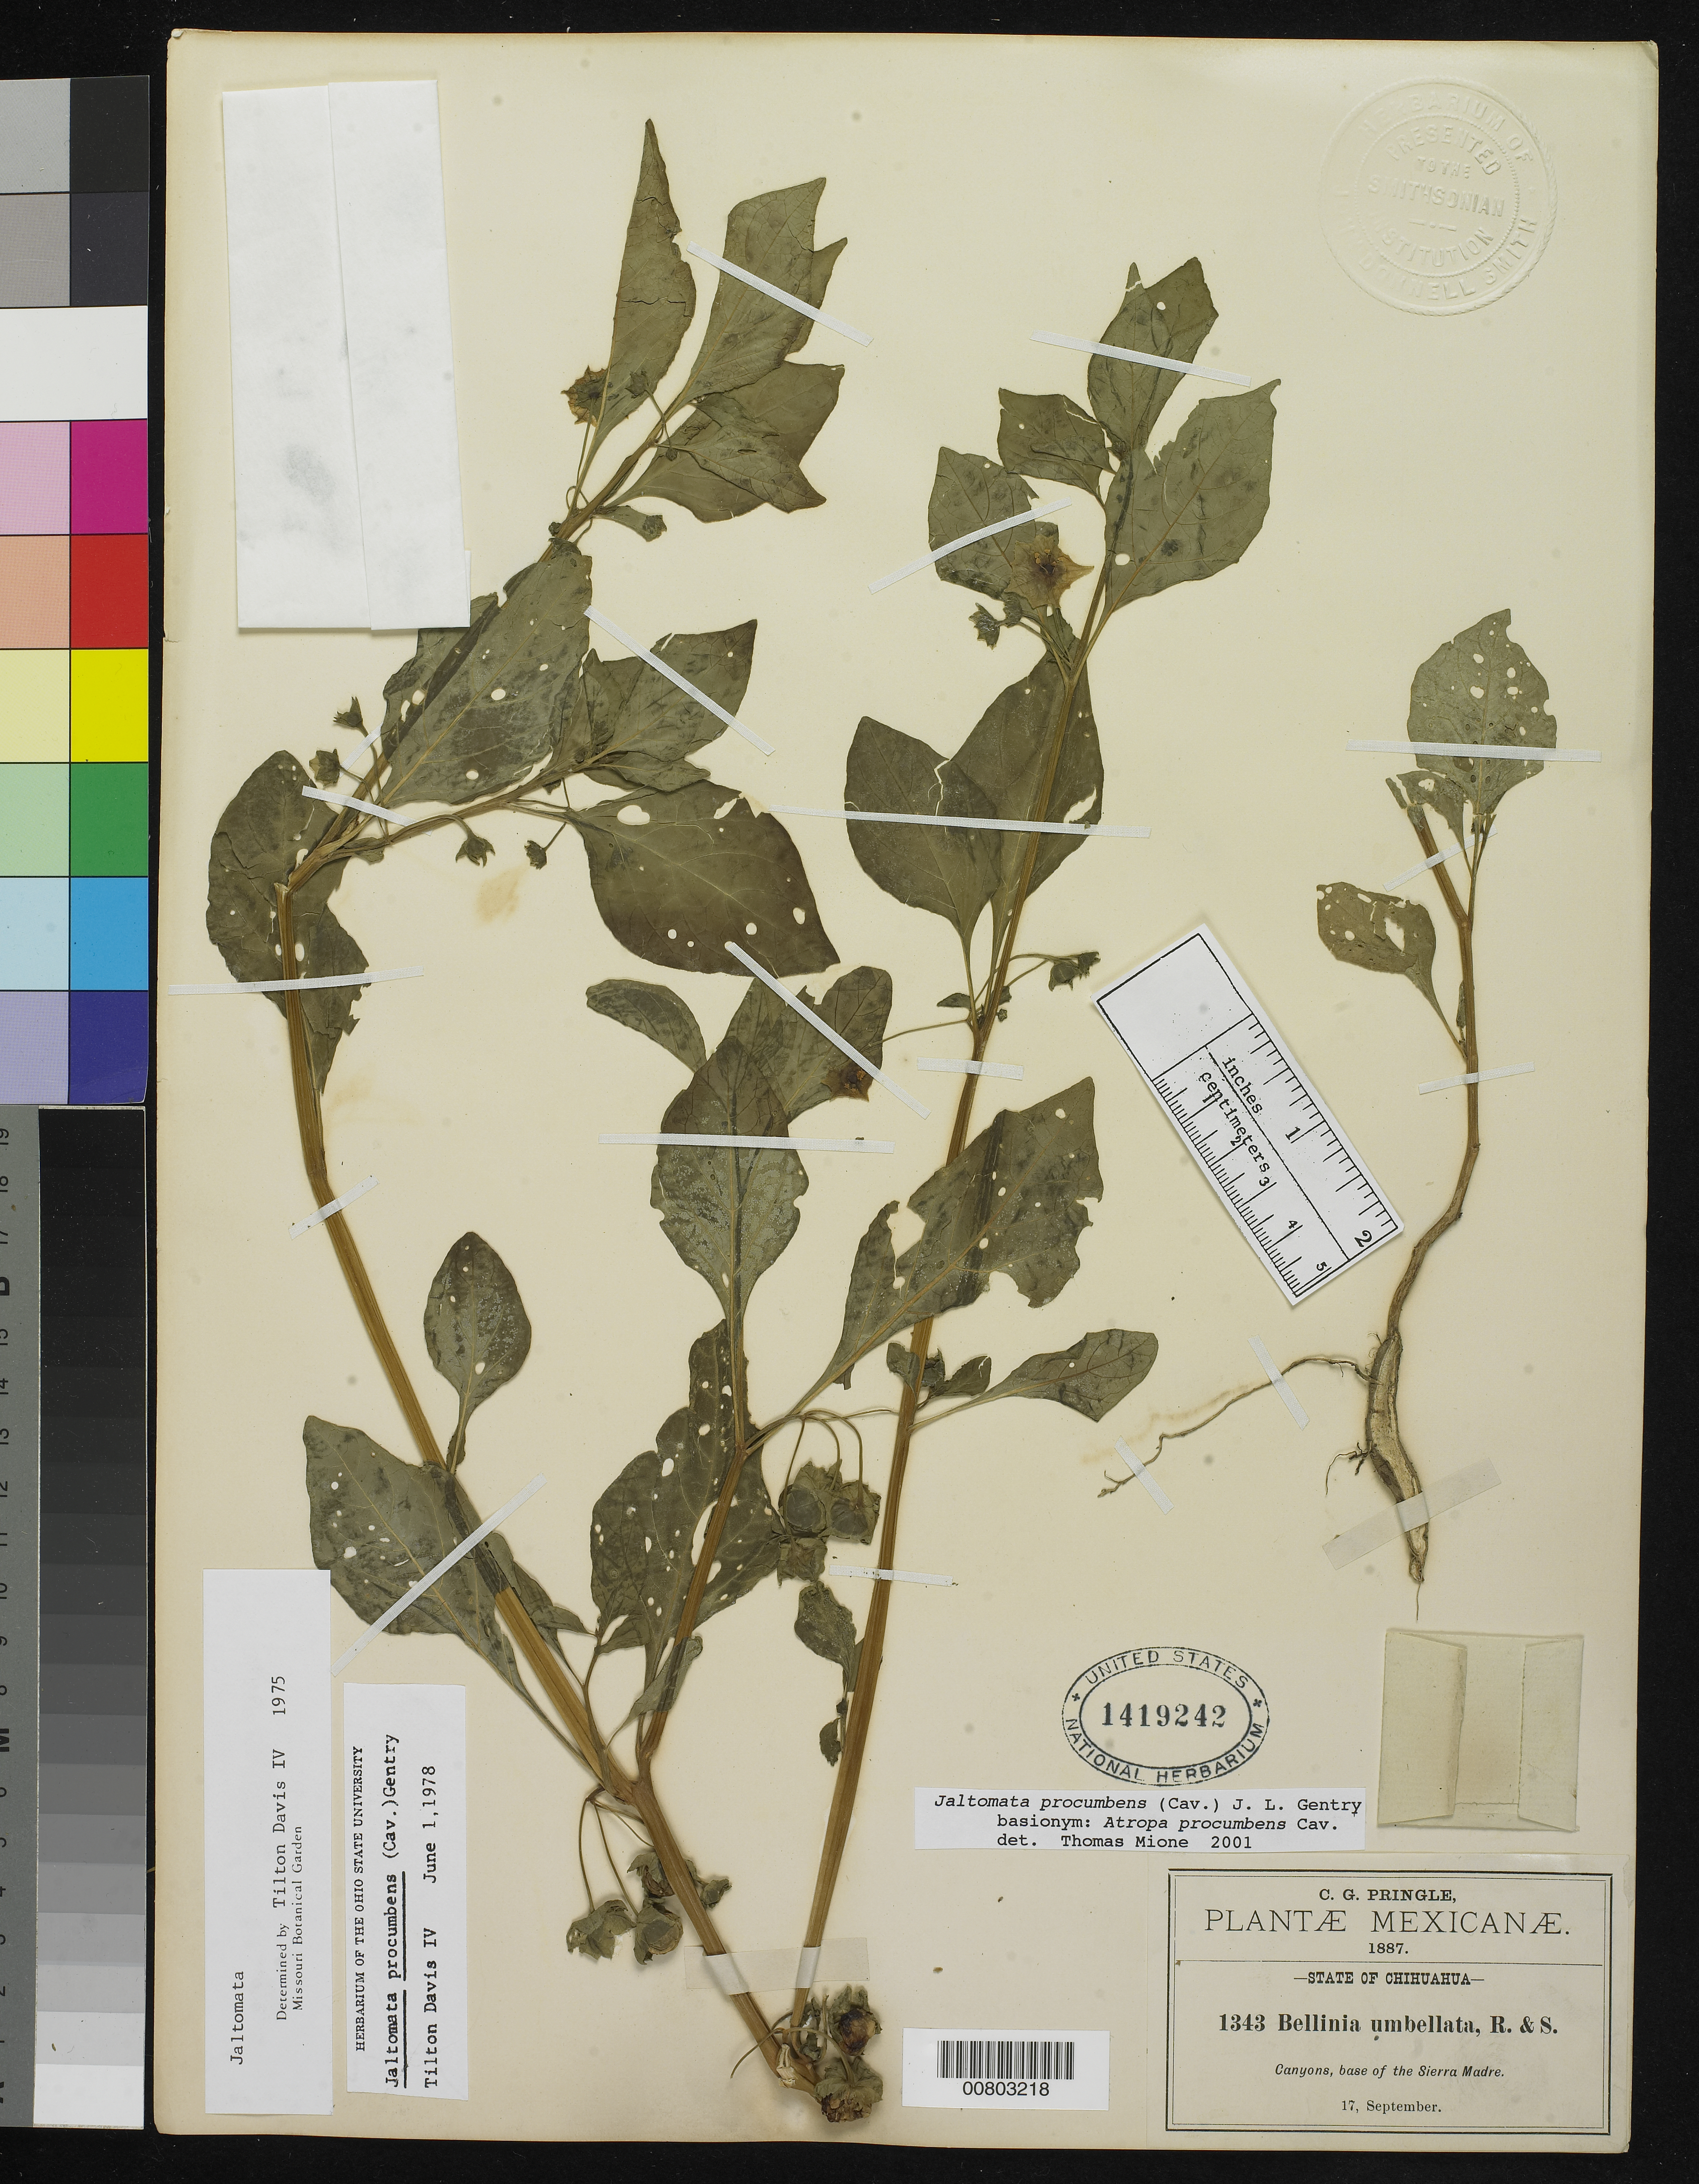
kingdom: Plantae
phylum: Tracheophyta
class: Magnoliopsida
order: Solanales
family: Solanaceae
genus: Jaltomata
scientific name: Jaltomata procumbens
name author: (Cav.) J.L. Gentry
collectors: C. G. Pringle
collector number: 1343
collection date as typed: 17 Sep 1887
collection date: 1887-09-17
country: Mexico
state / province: Chihuahua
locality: Canyons, base of the Sierra Madre, Chihuahua.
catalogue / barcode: US 1419242